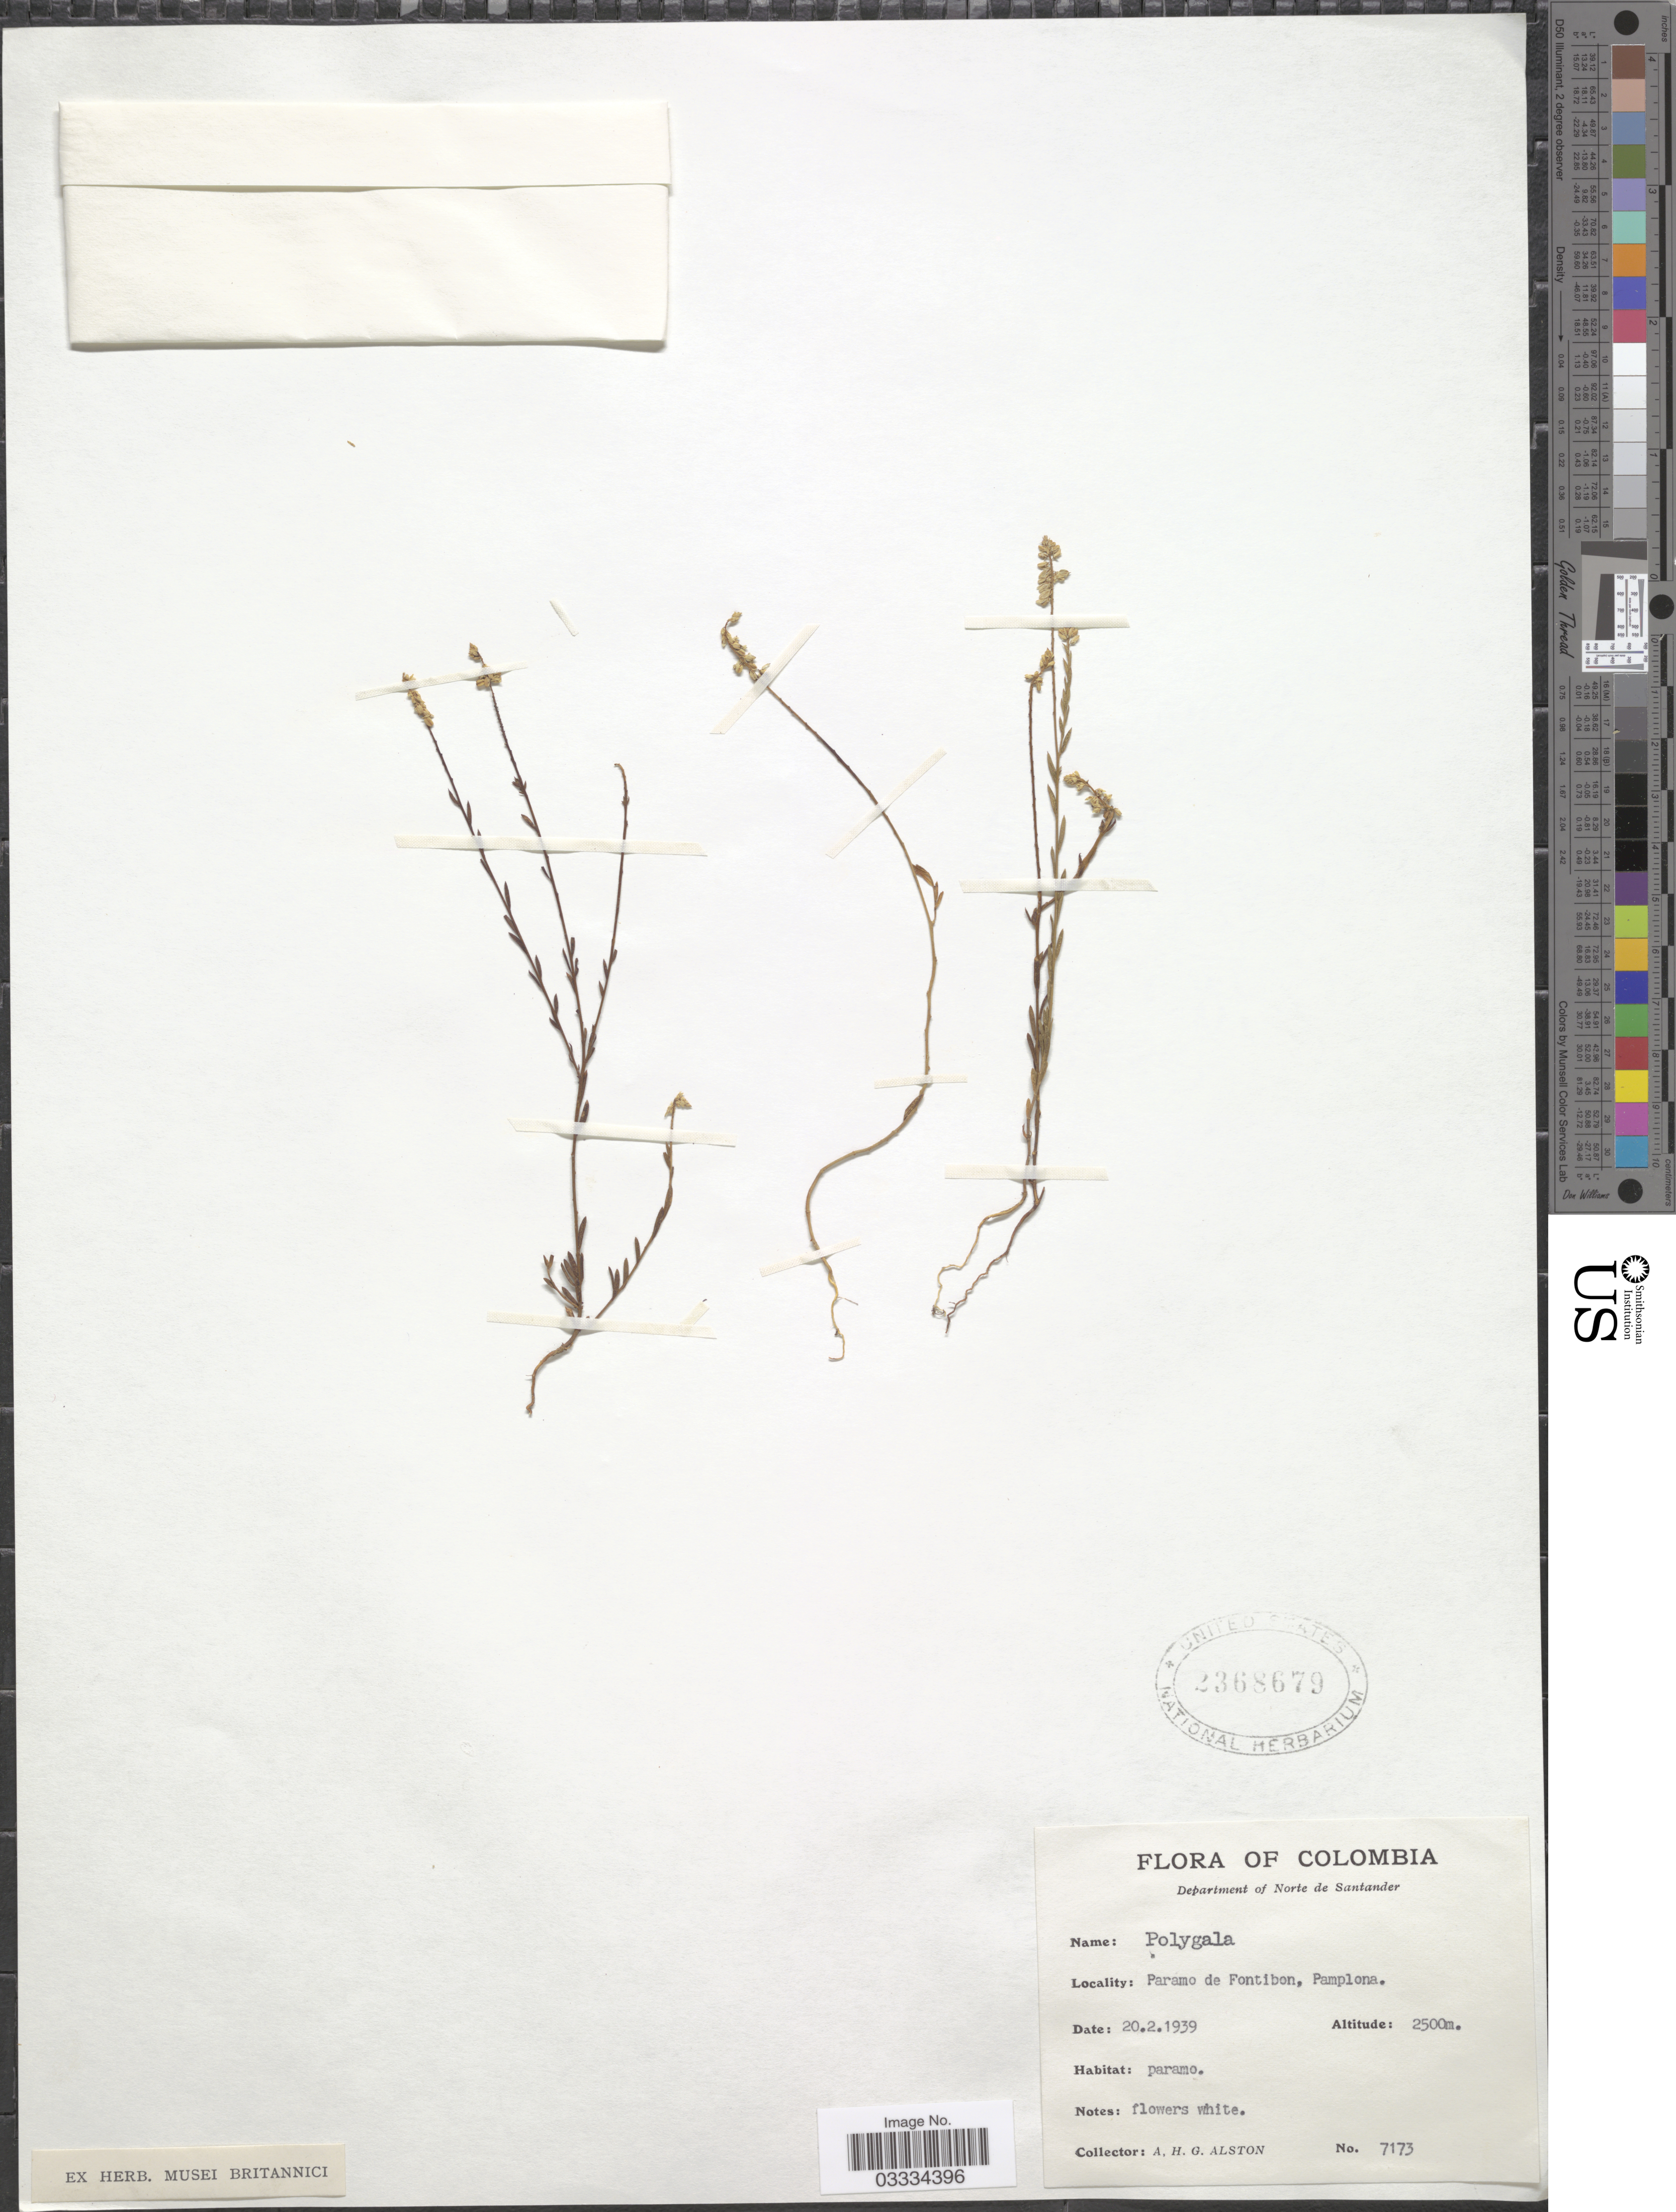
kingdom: Plantae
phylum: Tracheophyta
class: Magnoliopsida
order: Fabales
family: Polygalaceae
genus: Polygala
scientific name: Polygala sp.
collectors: A. H. Alston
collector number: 7173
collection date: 1939-02-20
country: Colombia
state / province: Norte de Santander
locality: Department of Norte de Santander. Paramo de Fontibon, Pamplona.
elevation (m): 2500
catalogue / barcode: US 2368679